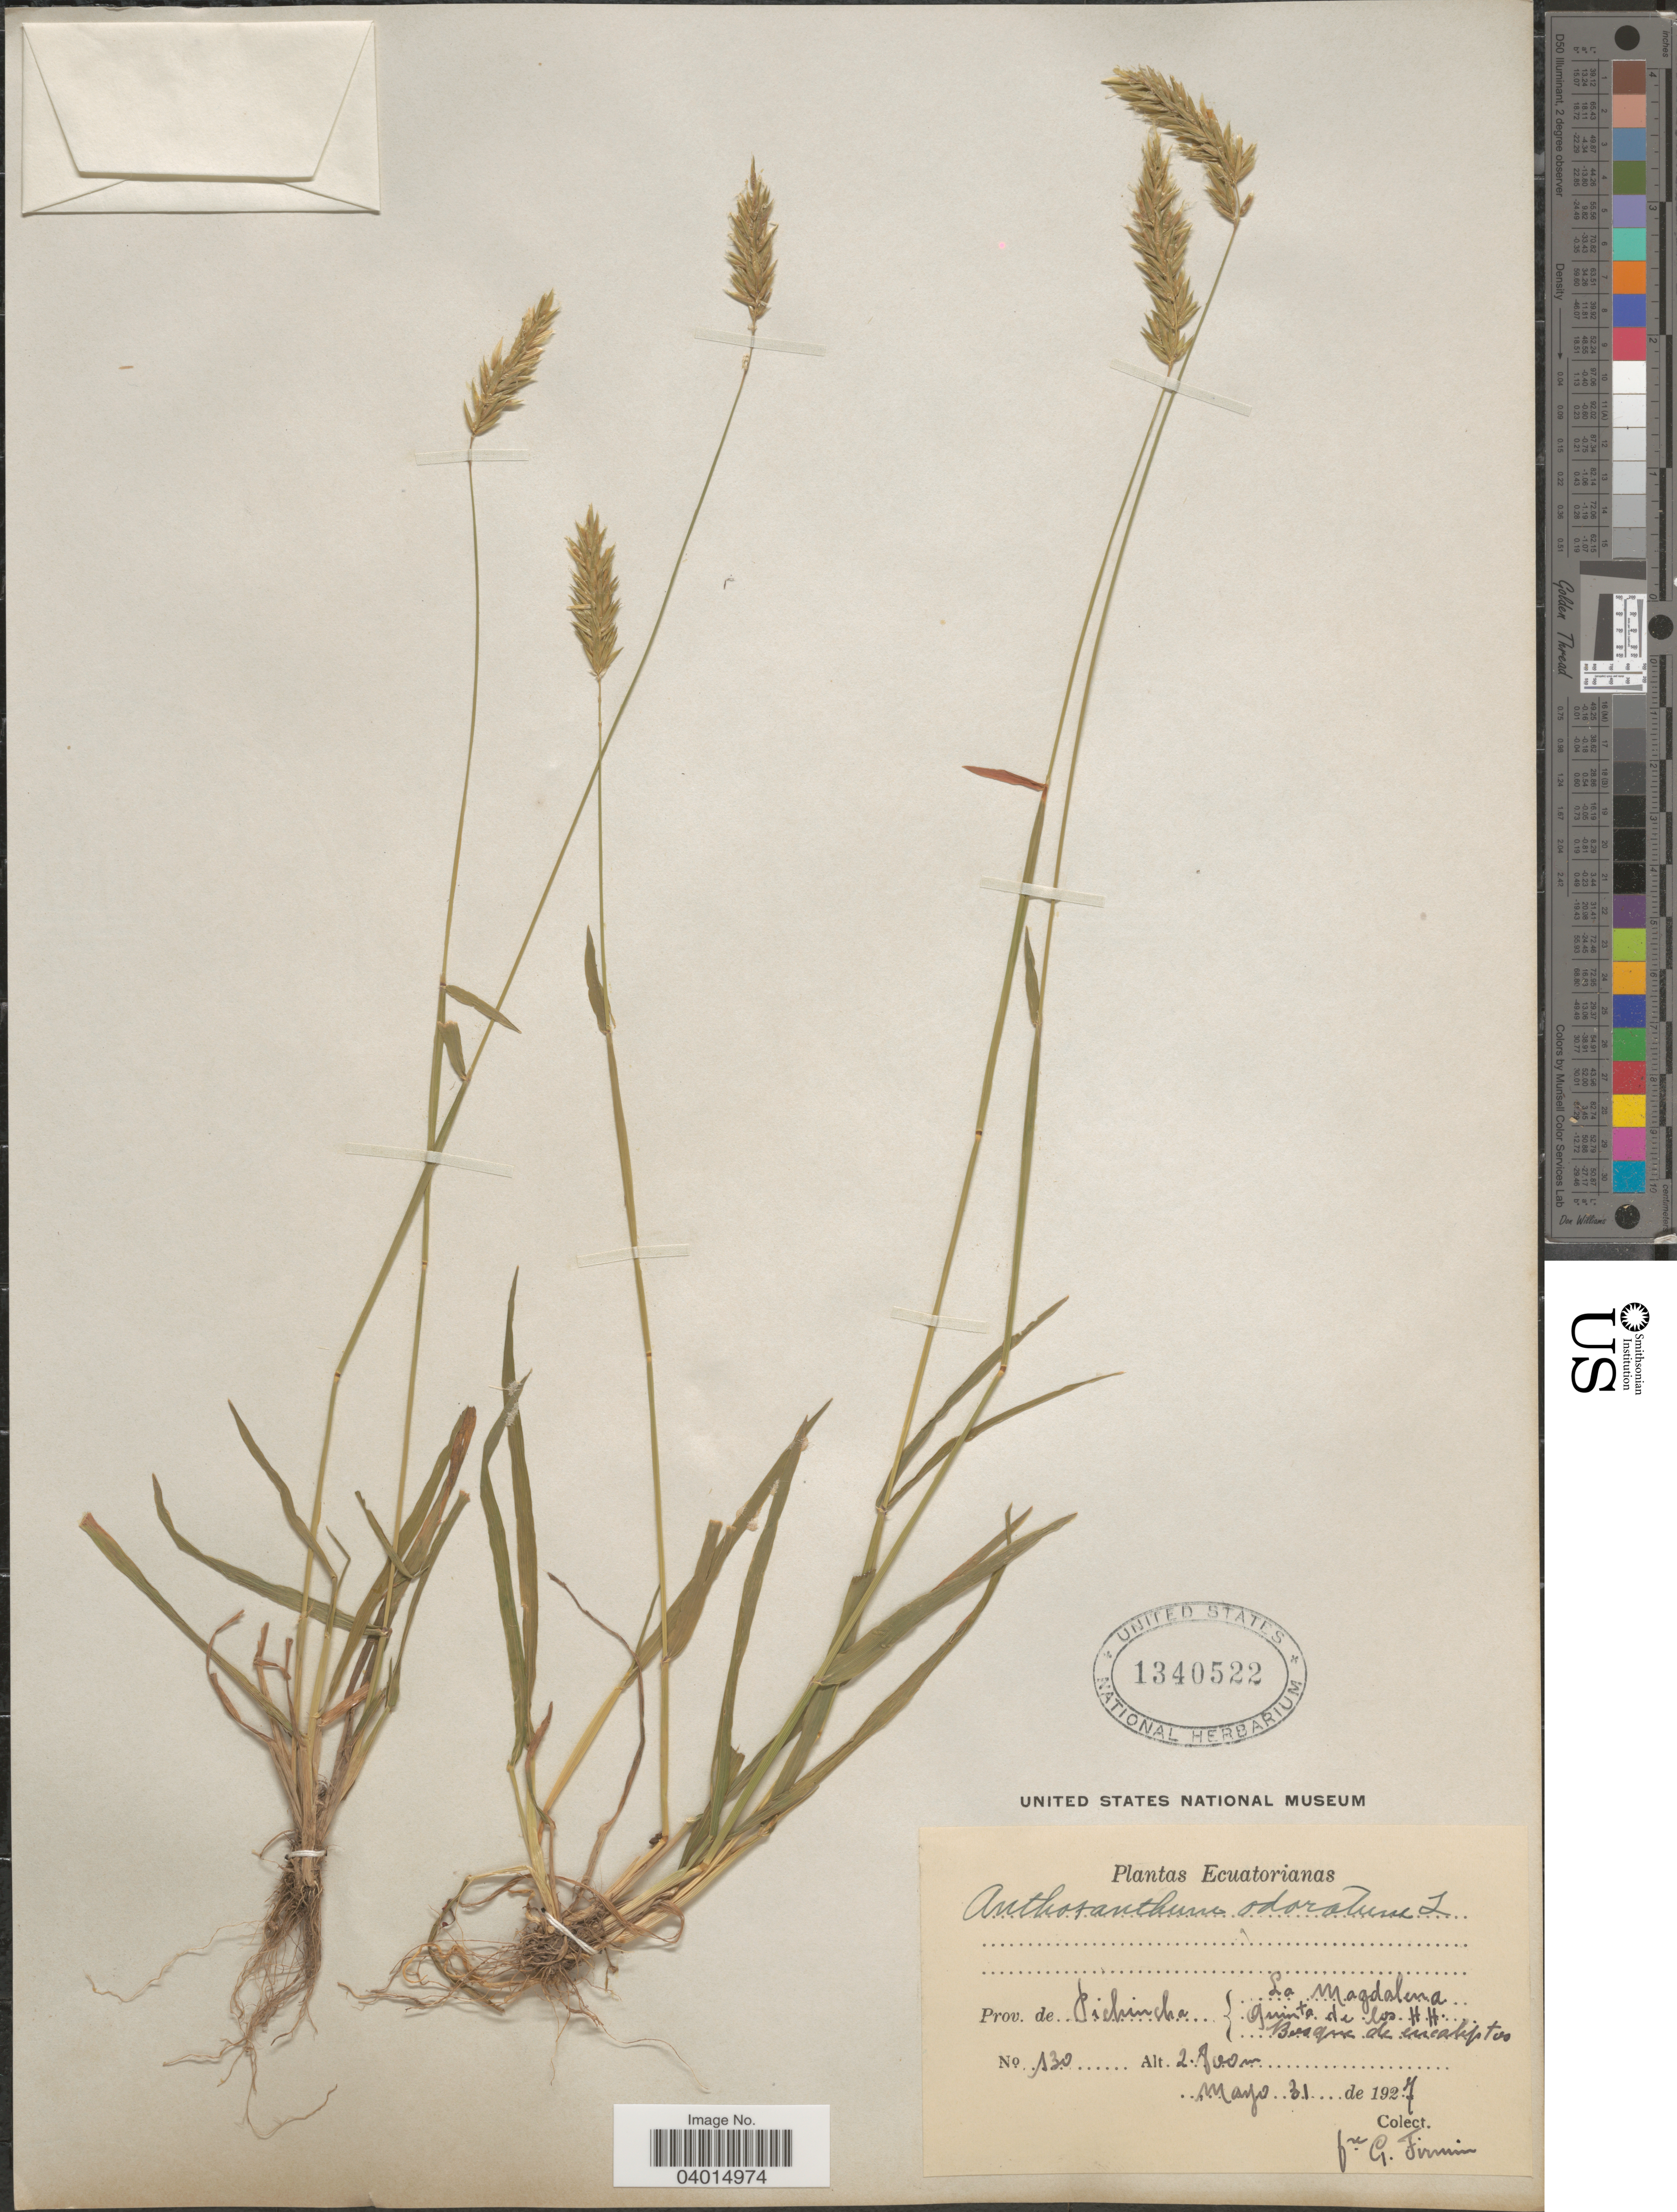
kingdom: Plantae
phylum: Tracheophyta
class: Liliopsida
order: Poales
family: Poaceae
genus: Anthoxanthum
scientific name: Anthoxanthum odoratum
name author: L.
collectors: F. Firmin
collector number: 130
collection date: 1927-05-31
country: Ecuador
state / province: Pichincha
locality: La Magdalena quinta de los H. H. Bosque de encaliptos.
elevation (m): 2800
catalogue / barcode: US 1340522